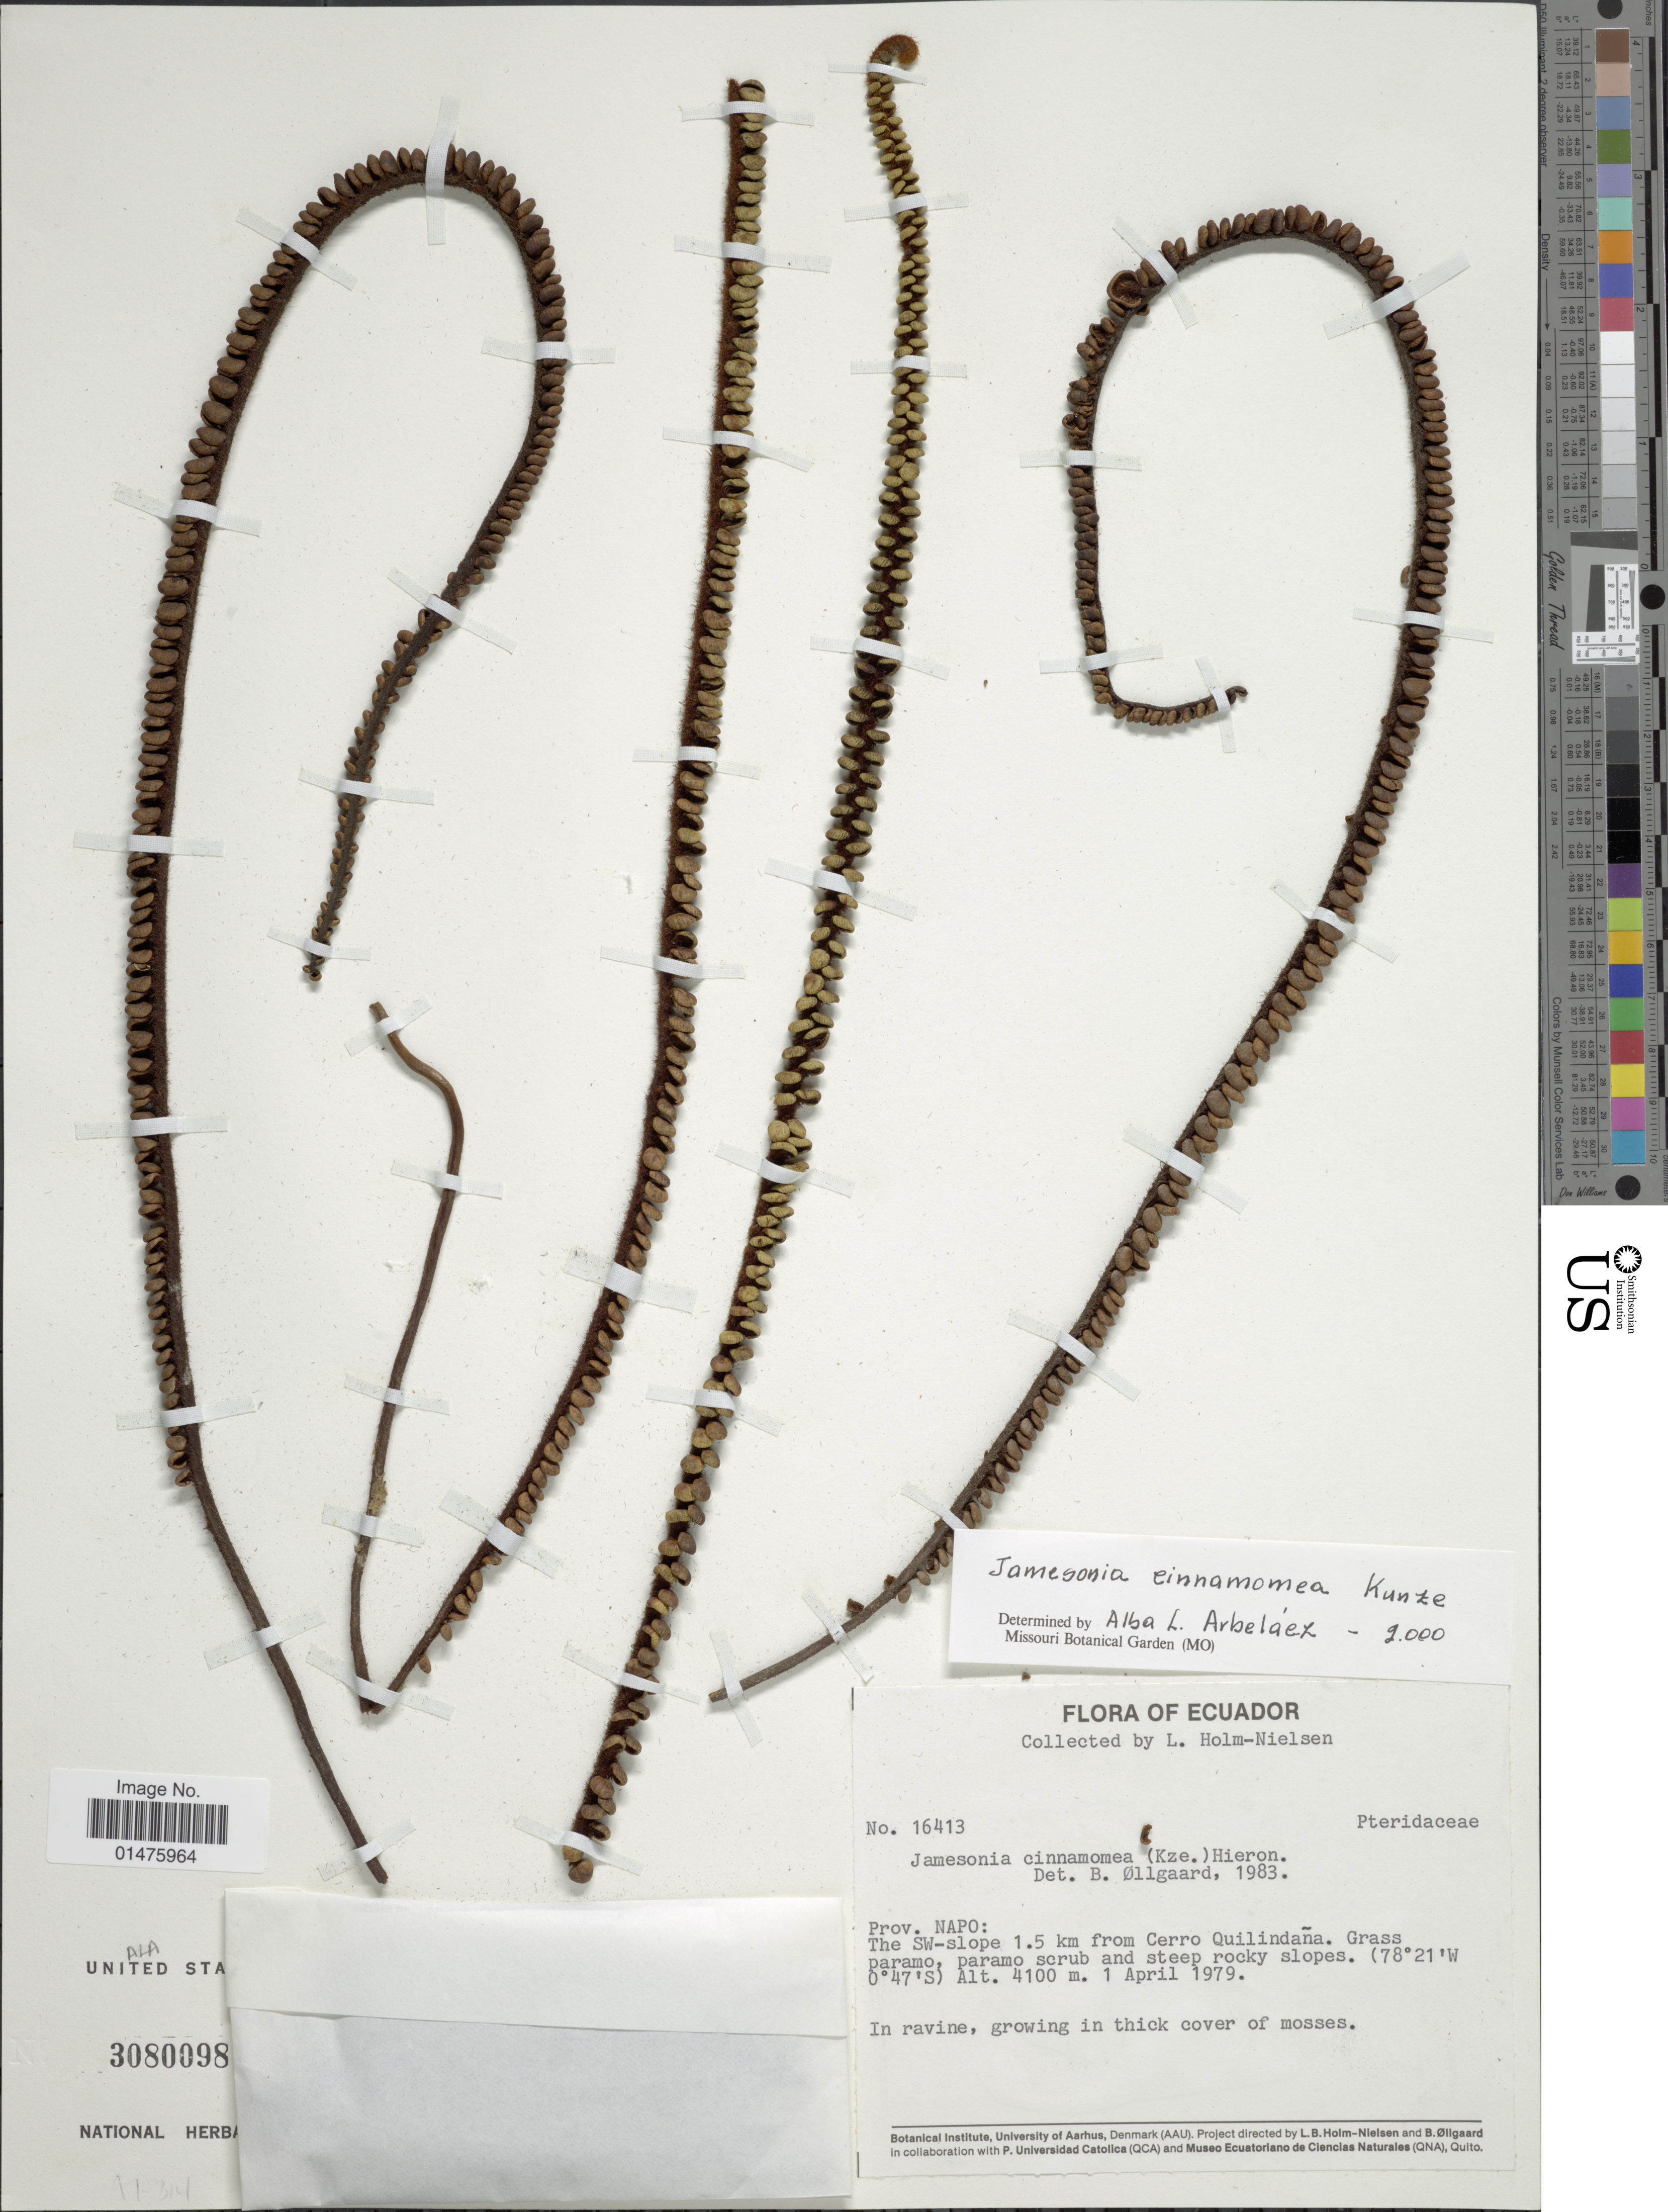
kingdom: Plantae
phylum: Tracheophyta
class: Polypodiopsida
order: Polypodiales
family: Pteridaceae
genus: Jamesonia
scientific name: Jamesonia cinnamomea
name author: Kunze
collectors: L. B. Holm-Nielsen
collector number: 16413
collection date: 1979-04-01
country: Ecuador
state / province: Napo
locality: The SW-slope 1.5 km from Cerro Quilindaña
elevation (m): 4100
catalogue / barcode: US 3080098